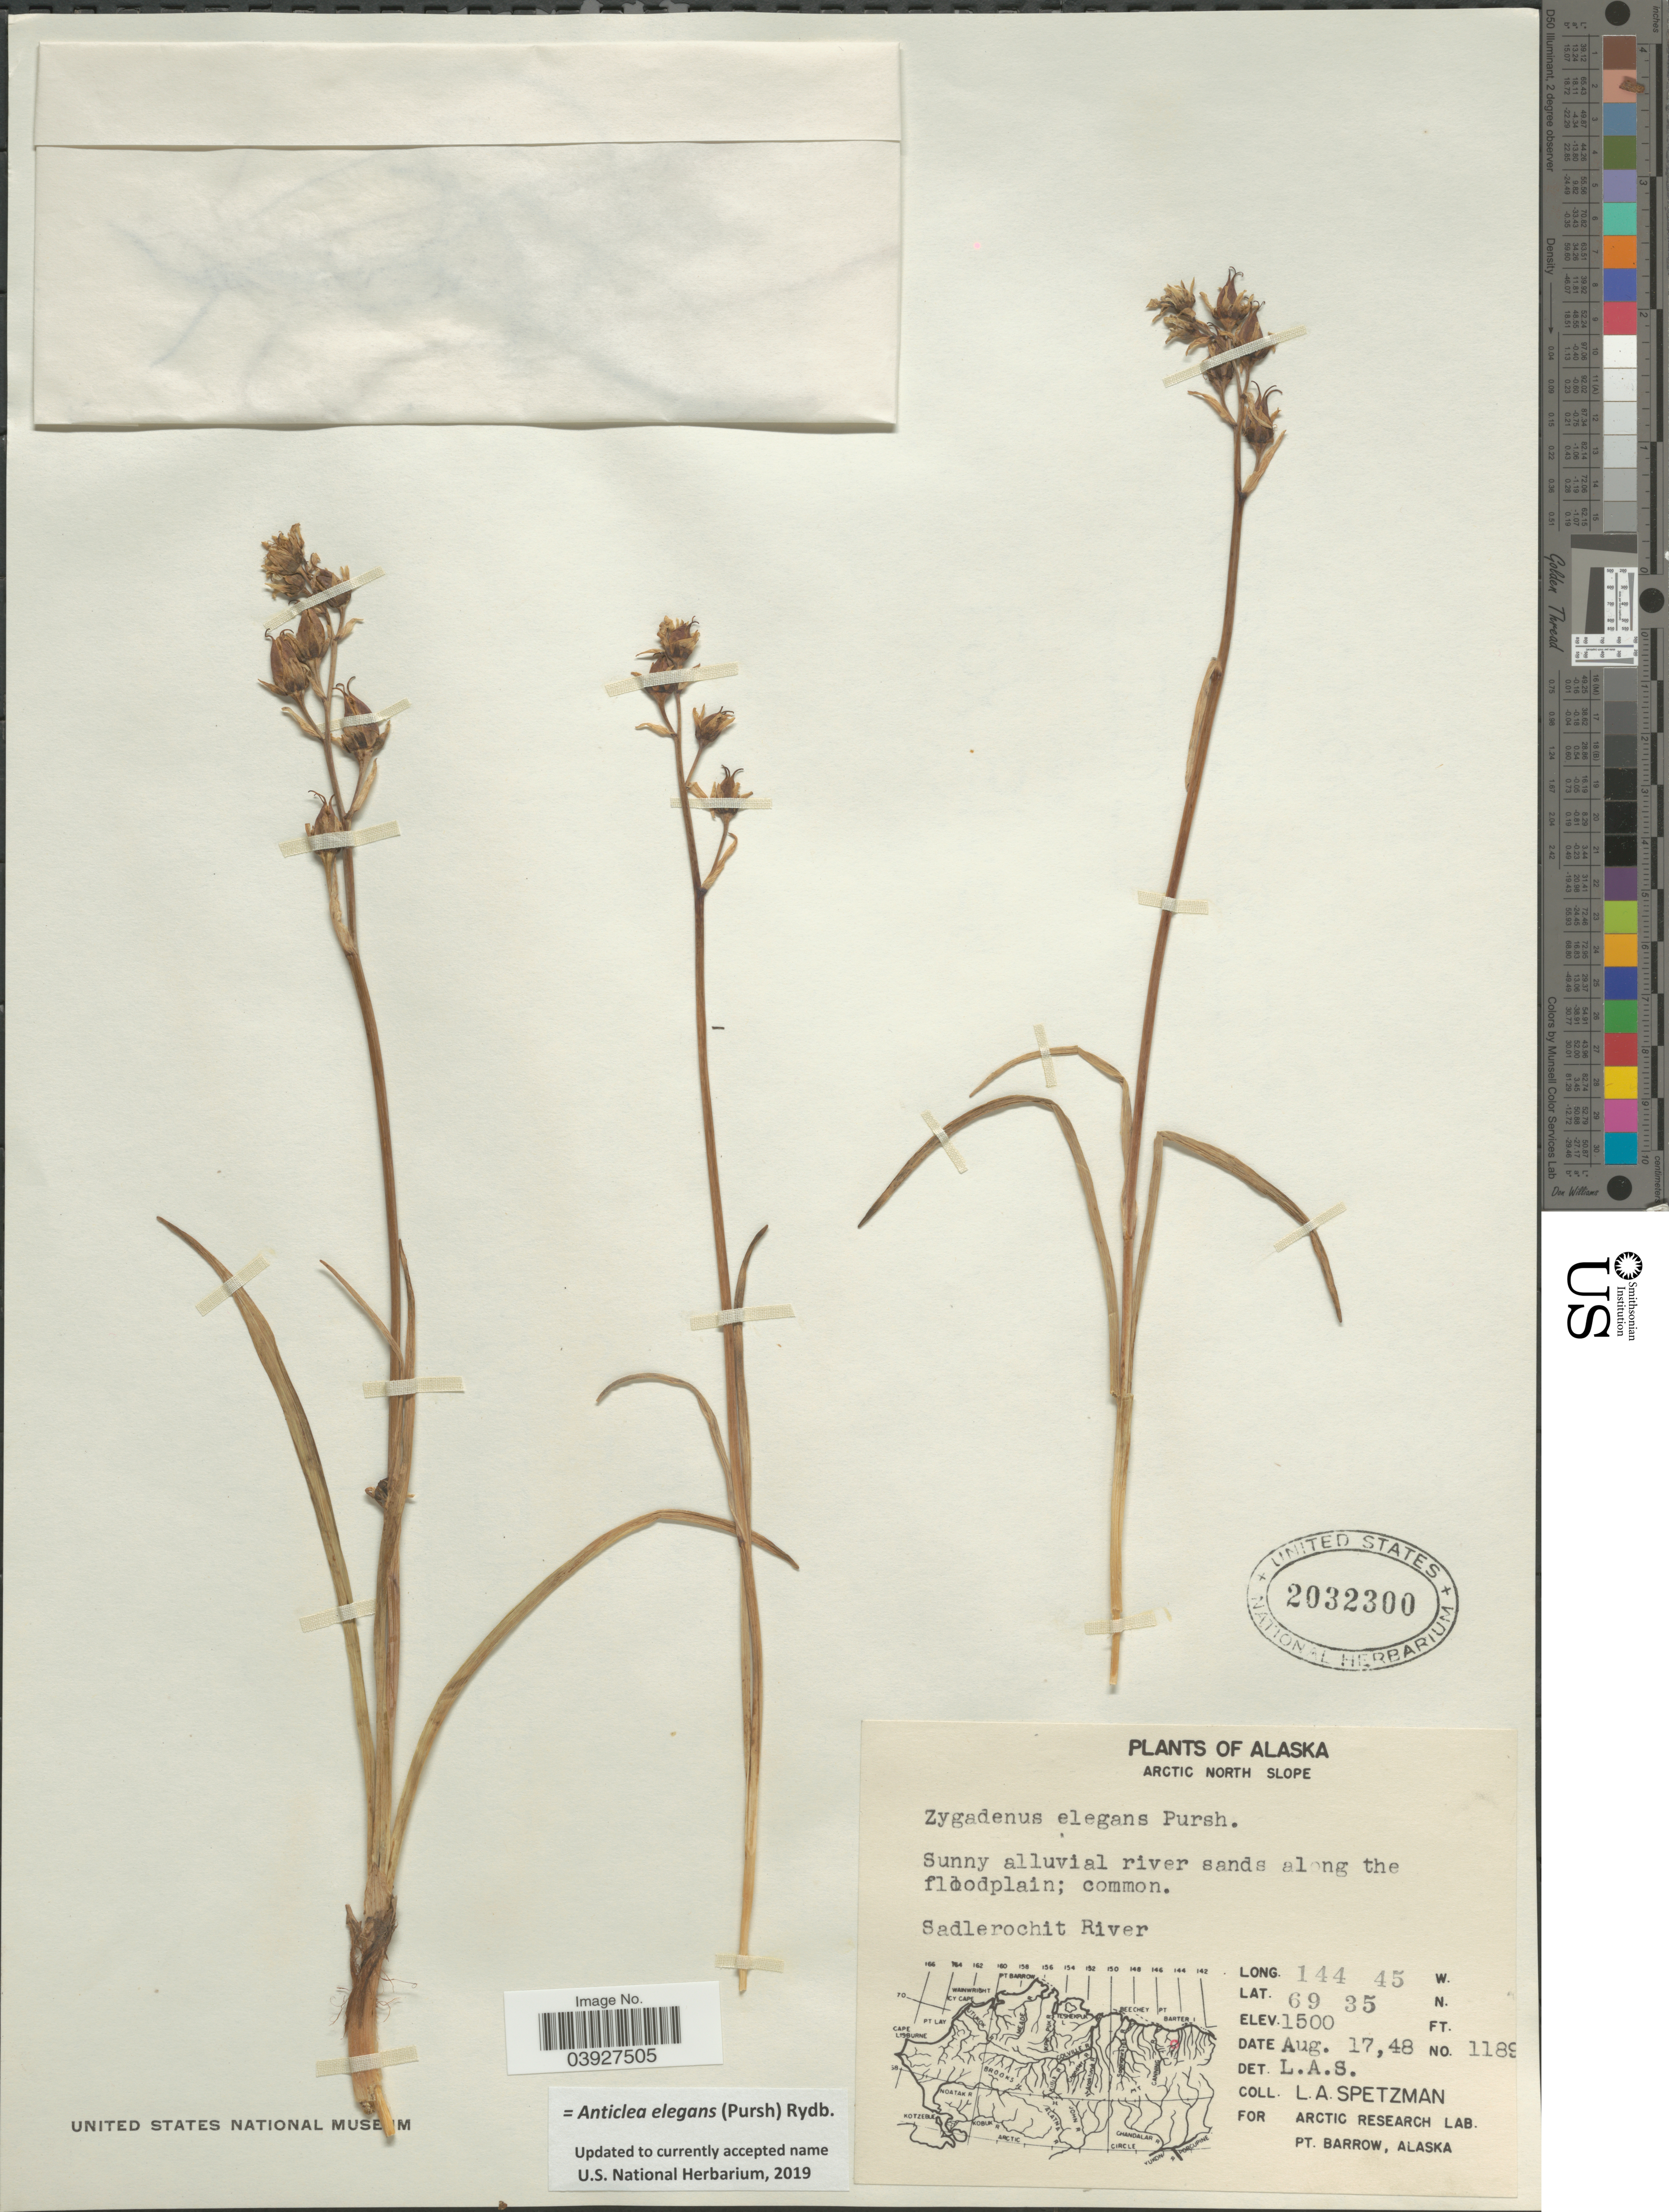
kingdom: Plantae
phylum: Tracheophyta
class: Liliopsida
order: Liliales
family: Melanthiaceae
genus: Anticlea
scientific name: Anticlea elegans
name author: (Pursh) Rydb.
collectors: L. Spetzman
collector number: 1189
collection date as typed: Transcribed d/m/y: 17/8/48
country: United States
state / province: Alaska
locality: Arctic North Slope. Sunny alluvial river sands along the floodplain. Sadlerochit River.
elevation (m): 457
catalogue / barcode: US 2032300